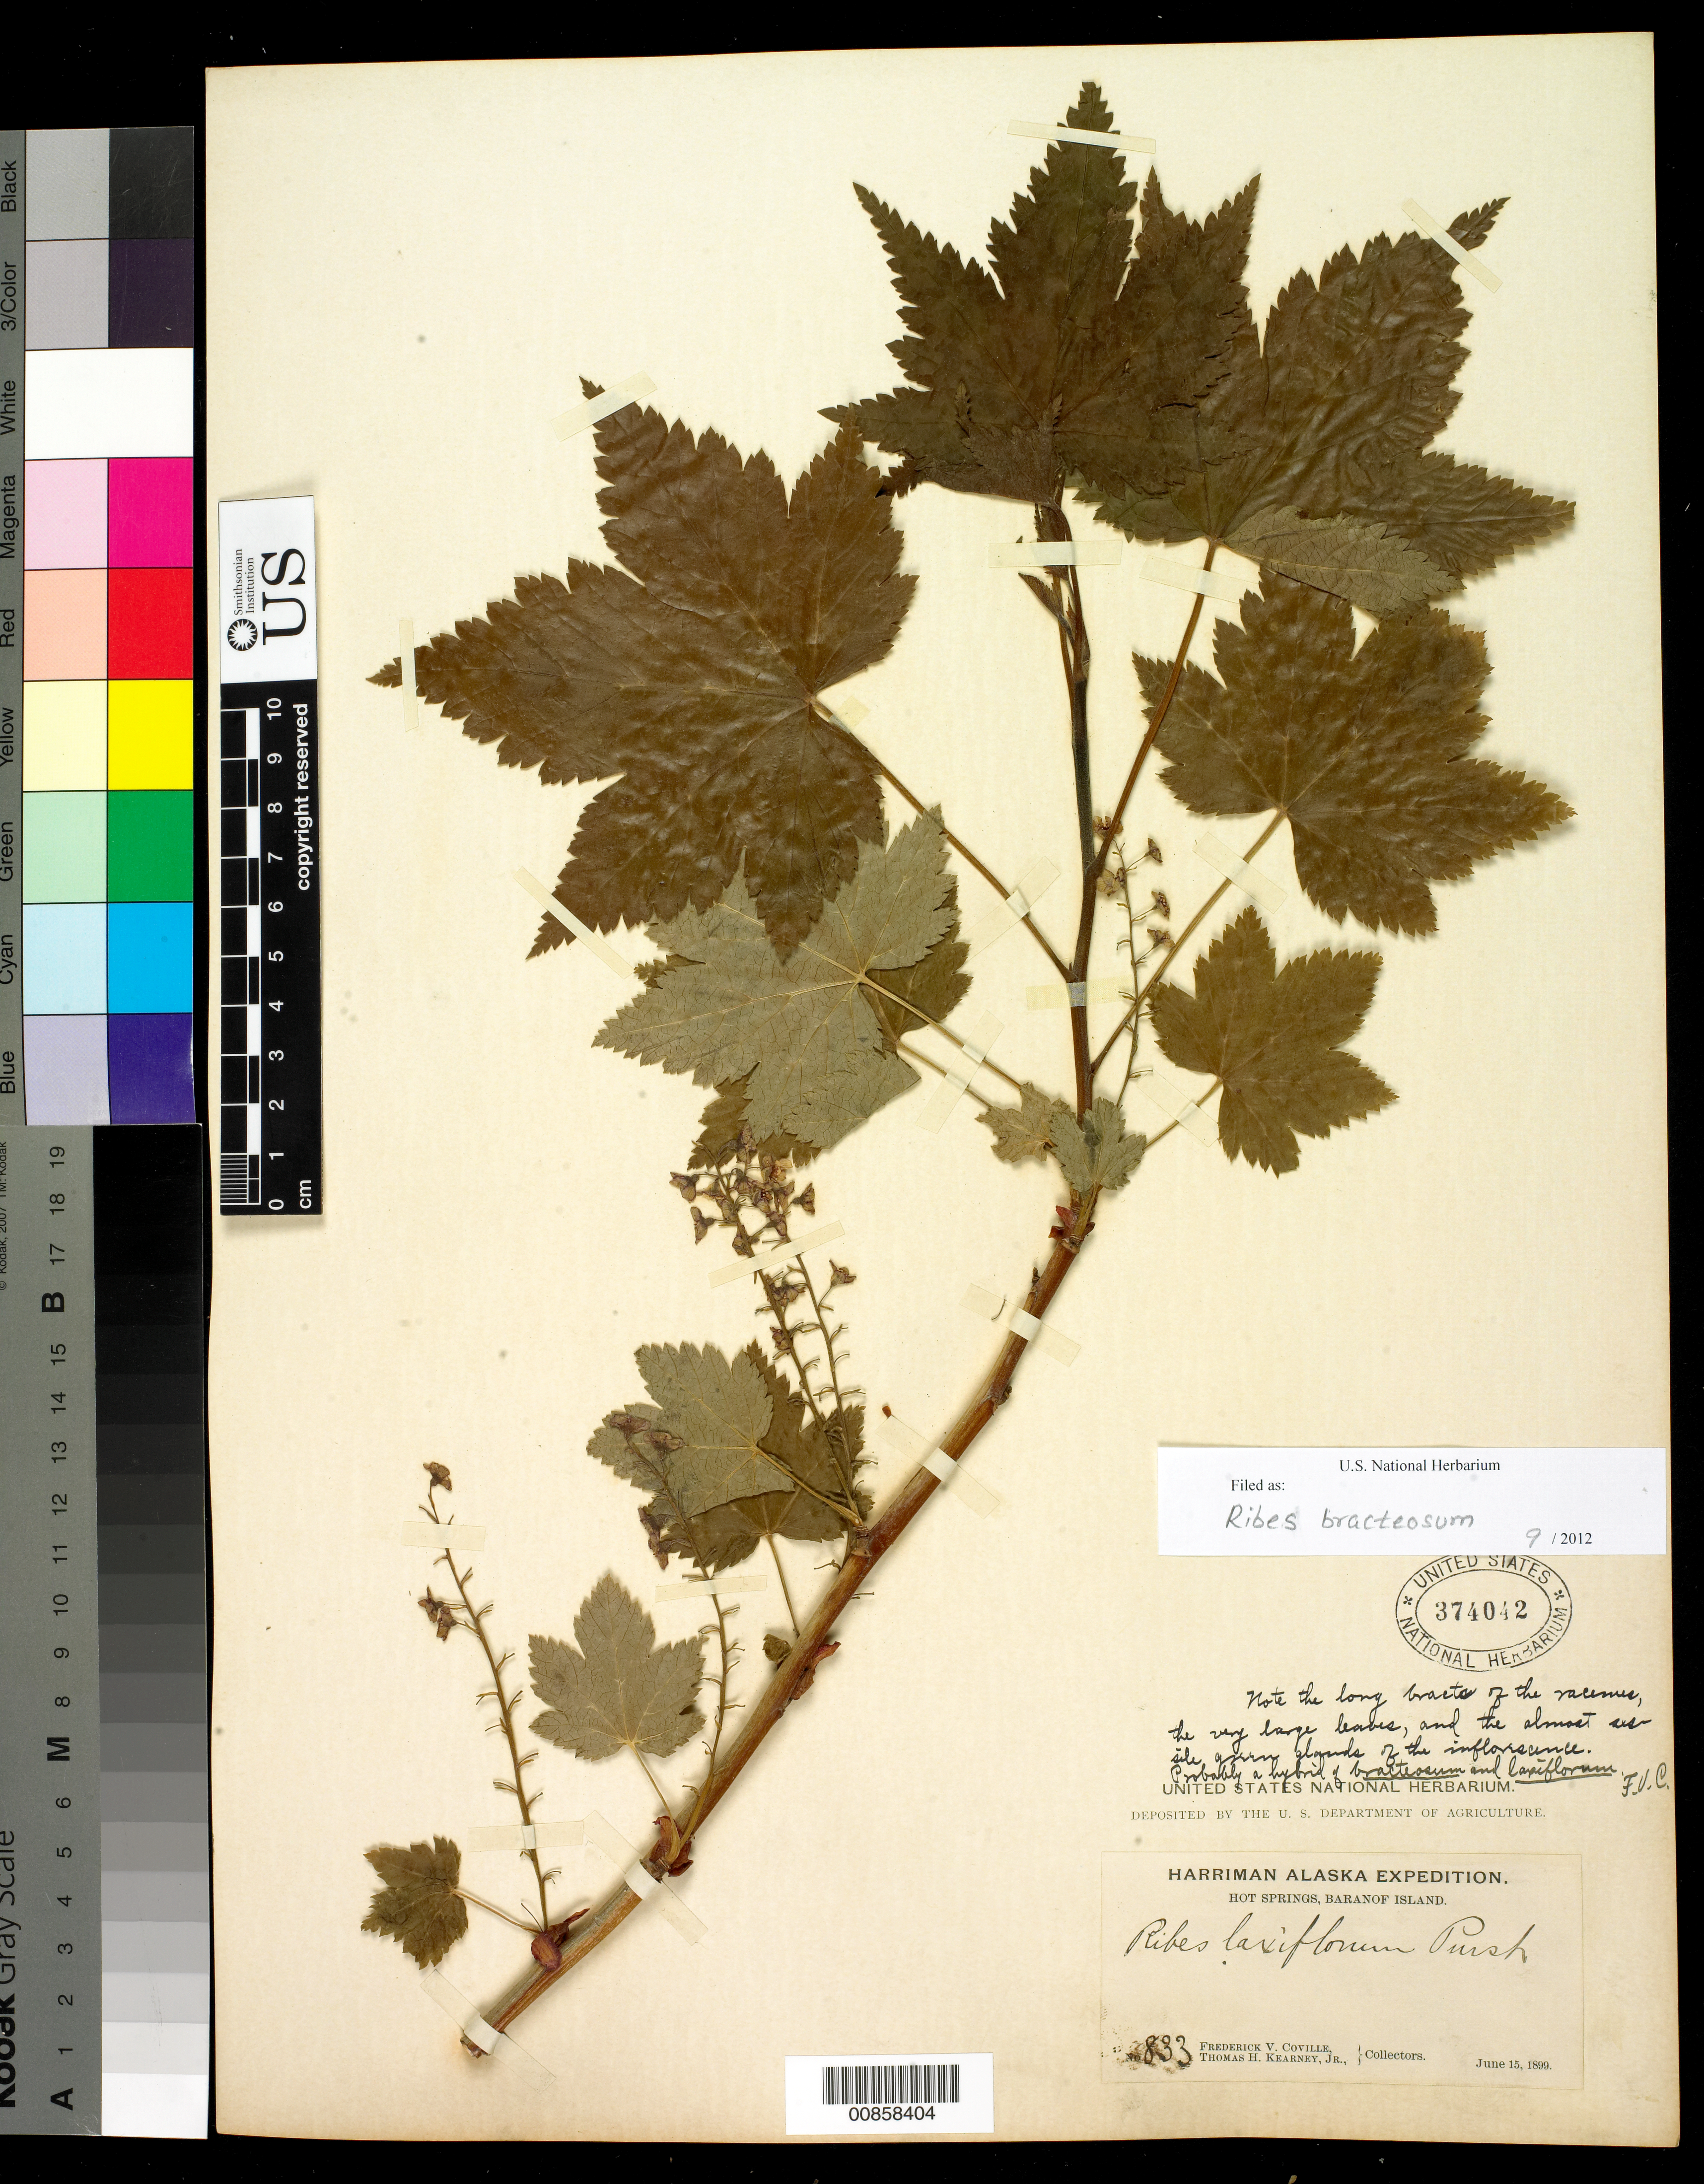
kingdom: Plantae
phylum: Tracheophyta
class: Magnoliopsida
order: Saxifragales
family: Grossulariaceae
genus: Ribes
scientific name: Ribes bracteosum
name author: Douglas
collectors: F. V. Coville & T. H. Kearney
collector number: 833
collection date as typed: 15 Jun 1899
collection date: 1899-06-15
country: United States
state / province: Alaska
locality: Hot Springs, Baranof Island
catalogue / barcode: US 374042